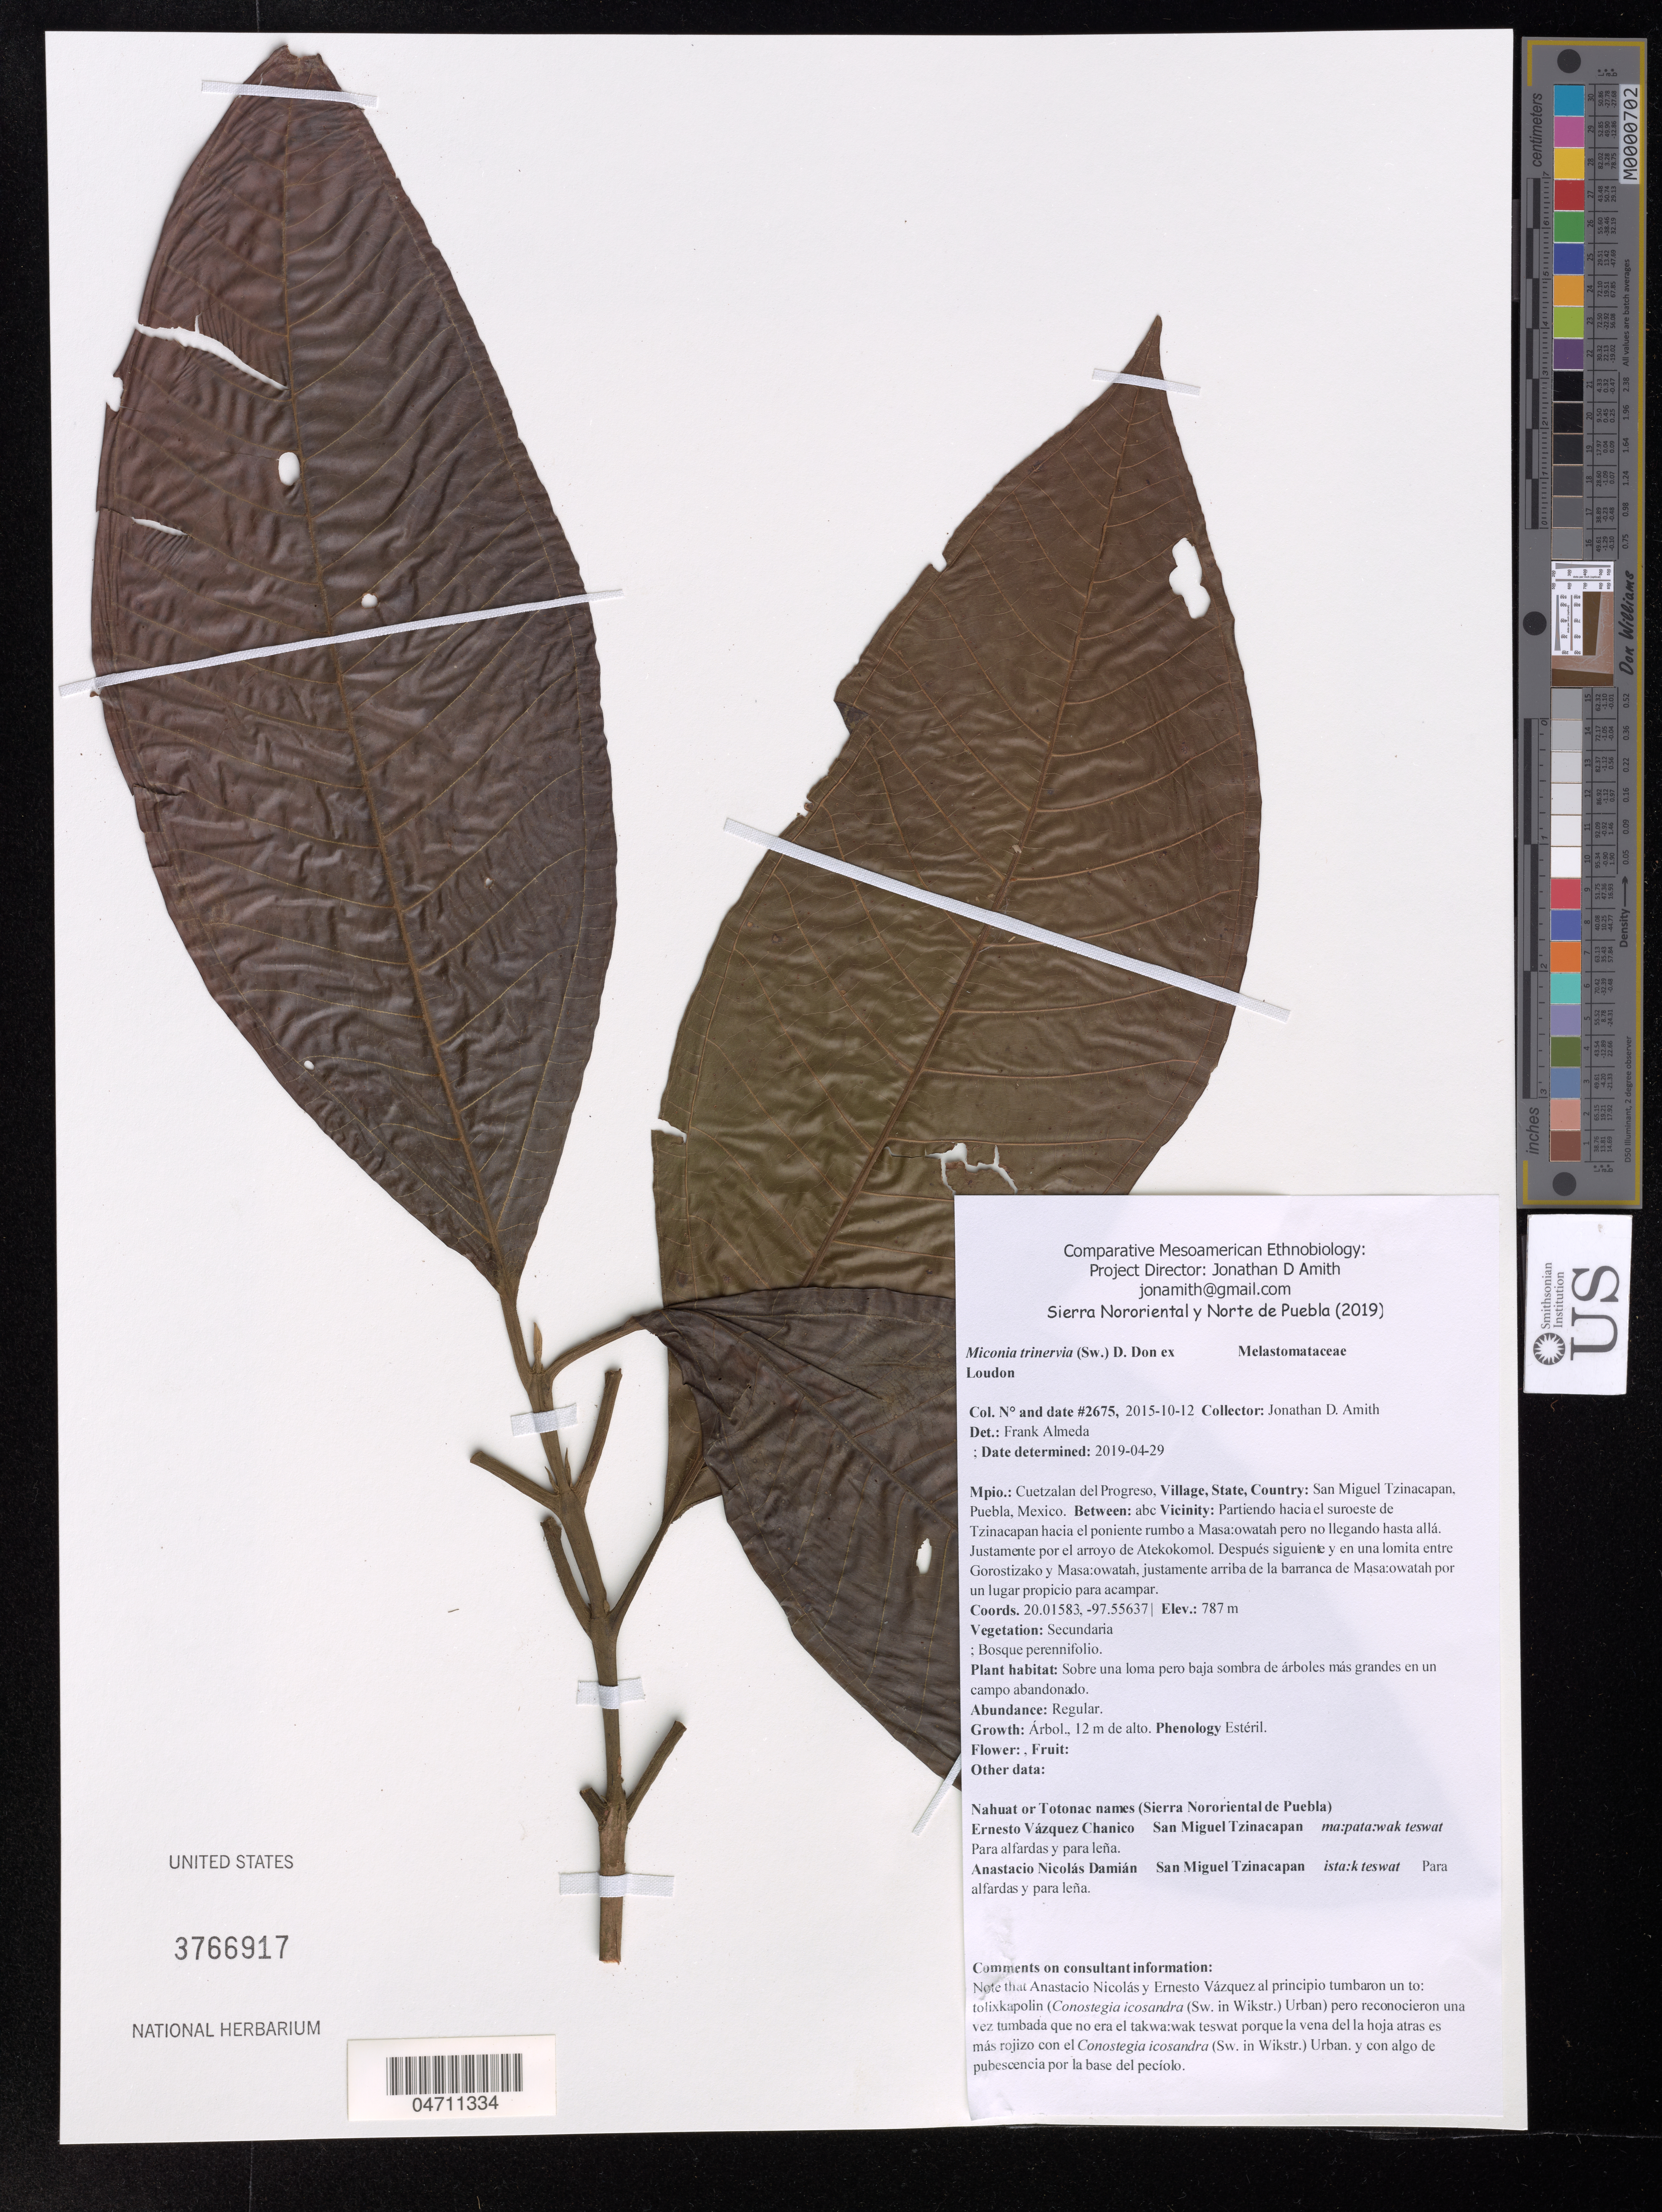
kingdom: Plantae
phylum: Tracheophyta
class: Magnoliopsida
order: Myrtales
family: Melastomataceae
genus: Miconia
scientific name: Miconia trinervia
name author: (Sw.) D. Don ex Loudon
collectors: J. D. Amith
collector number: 2675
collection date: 2015-12-10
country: Mexico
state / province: Puebla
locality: Cuetzalan del Progreso, San Miguel Tzinacapan.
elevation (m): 787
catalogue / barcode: US 3766917